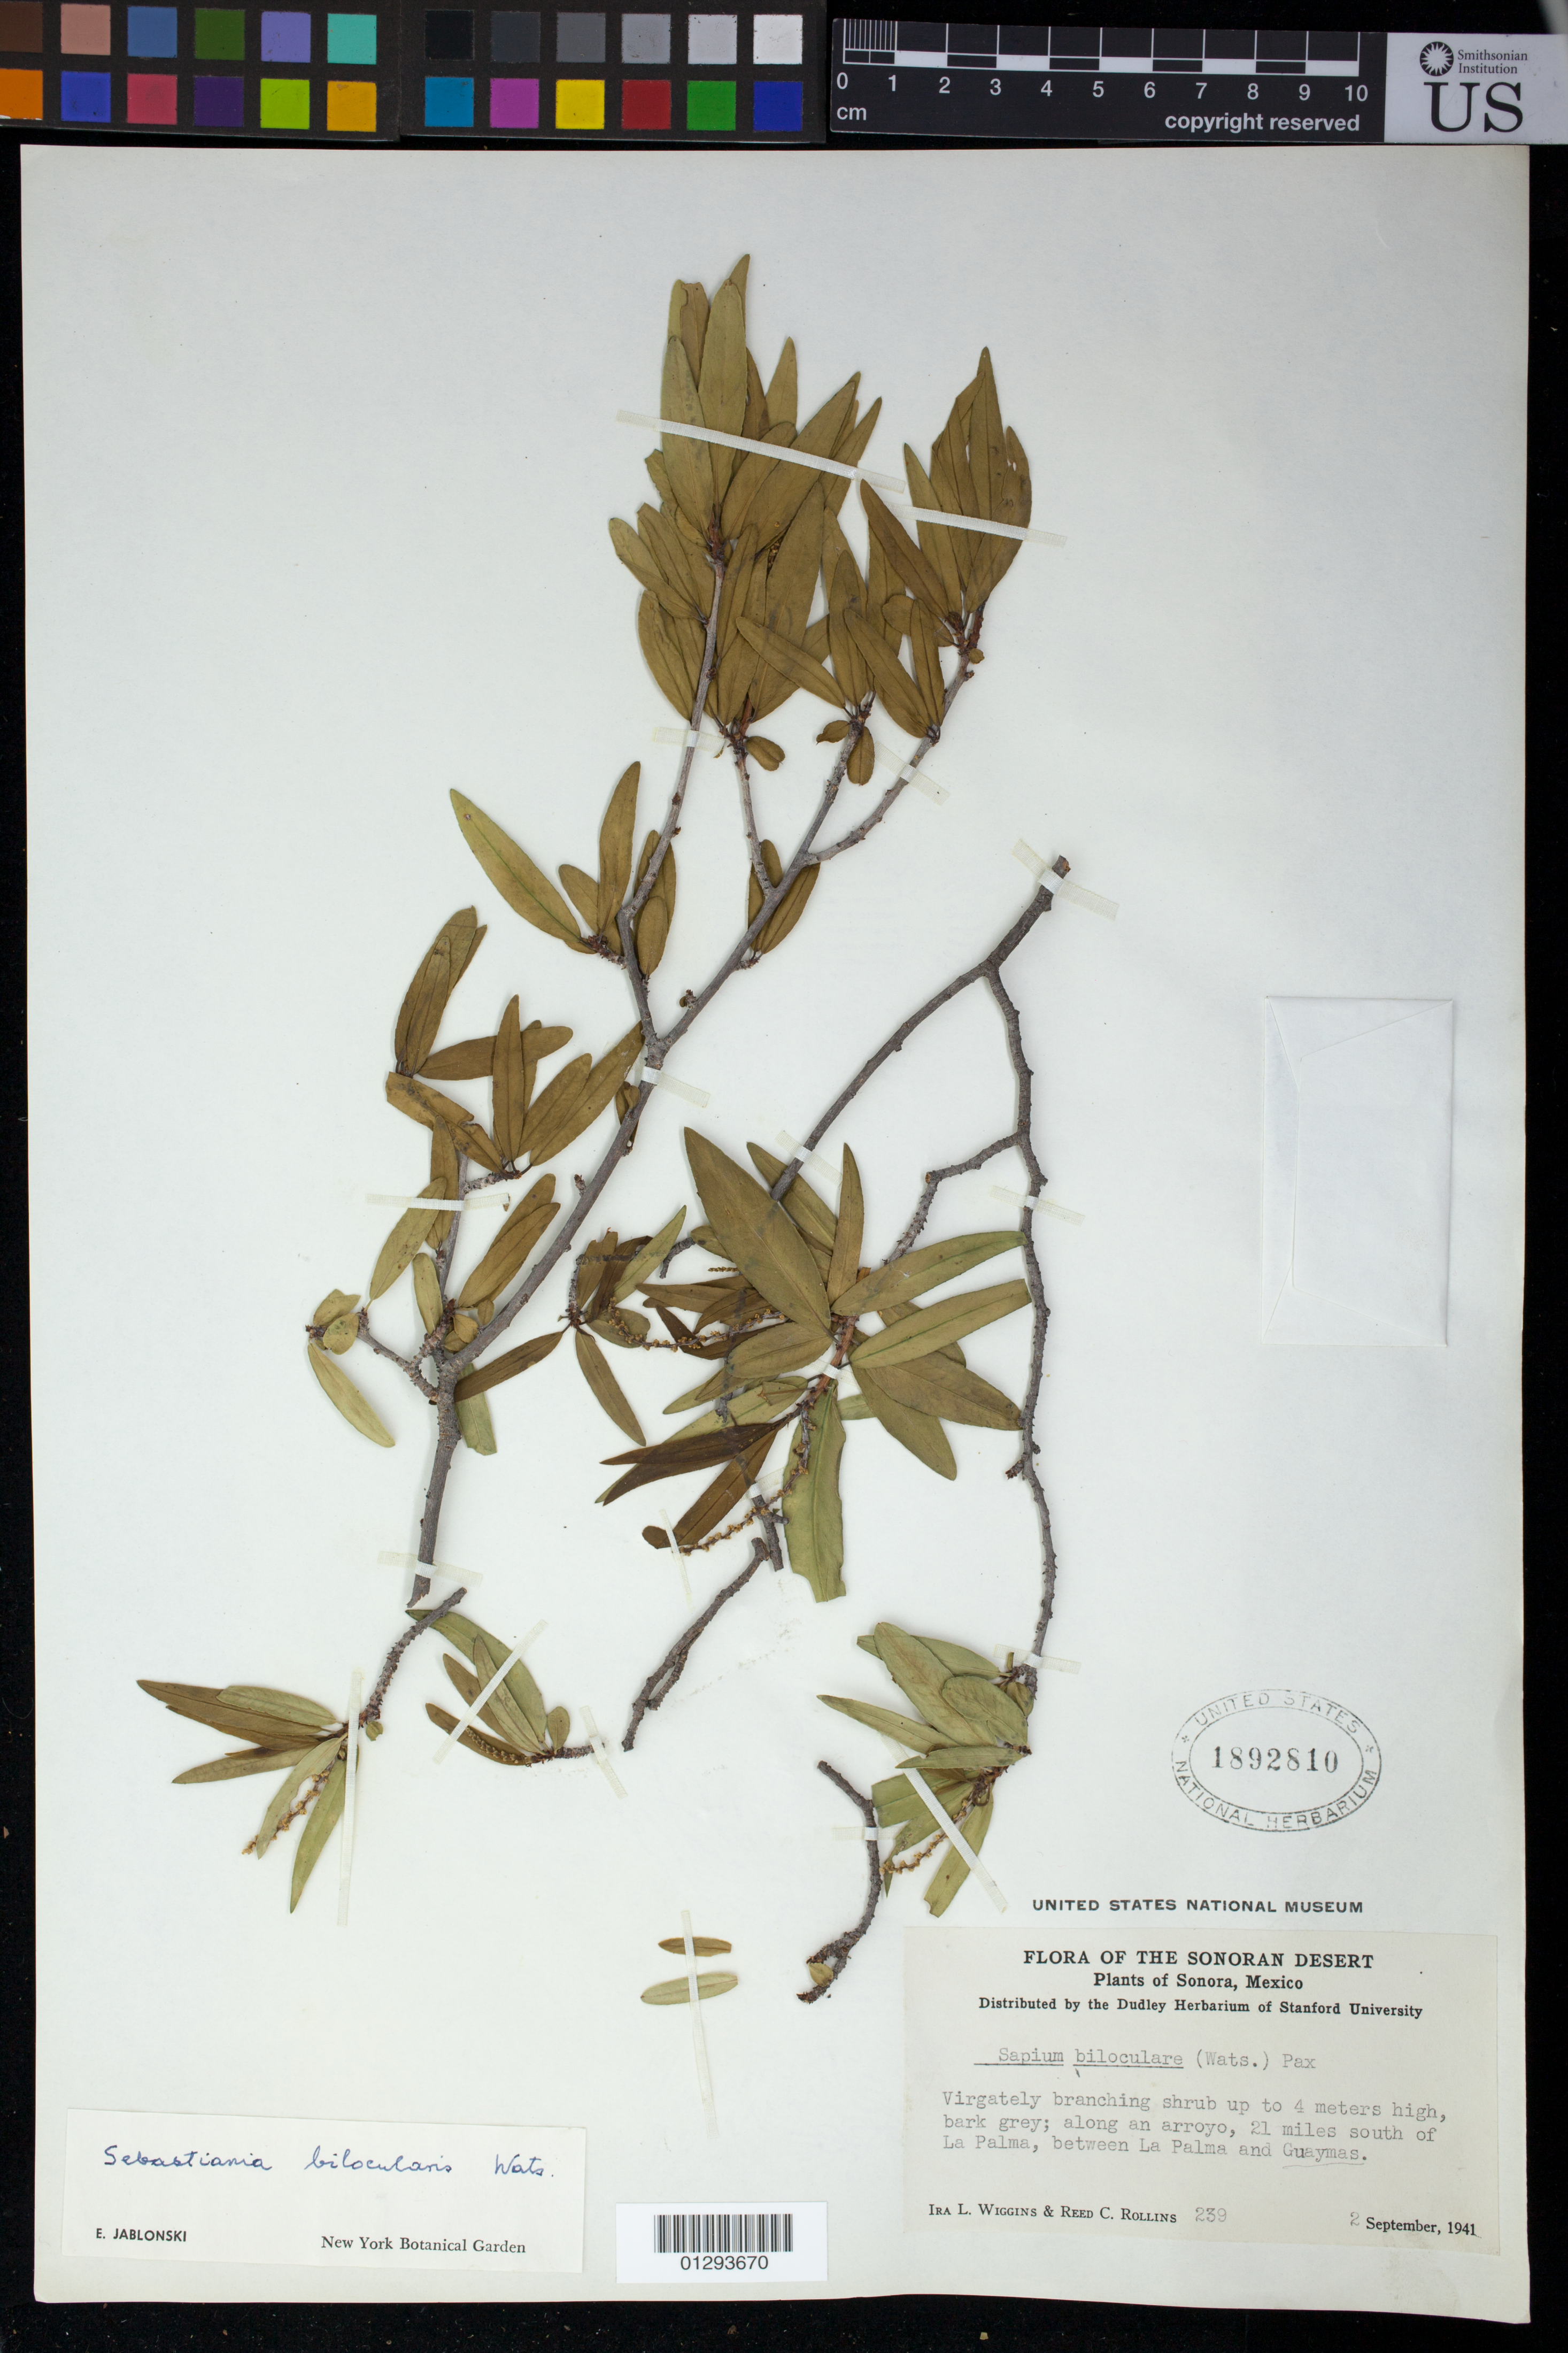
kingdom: Plantae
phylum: Tracheophyta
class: Magnoliopsida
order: Malpighiales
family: Euphorbiaceae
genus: Sebastiania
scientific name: Sebastiania bilocularis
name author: S. Watson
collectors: I. L. Wiggins & R. C. Rollins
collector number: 239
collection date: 1941-09-02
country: Mexico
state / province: Sonora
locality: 21 miles S of La Palma, between La Palma and Guaymas.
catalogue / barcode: US 1892810